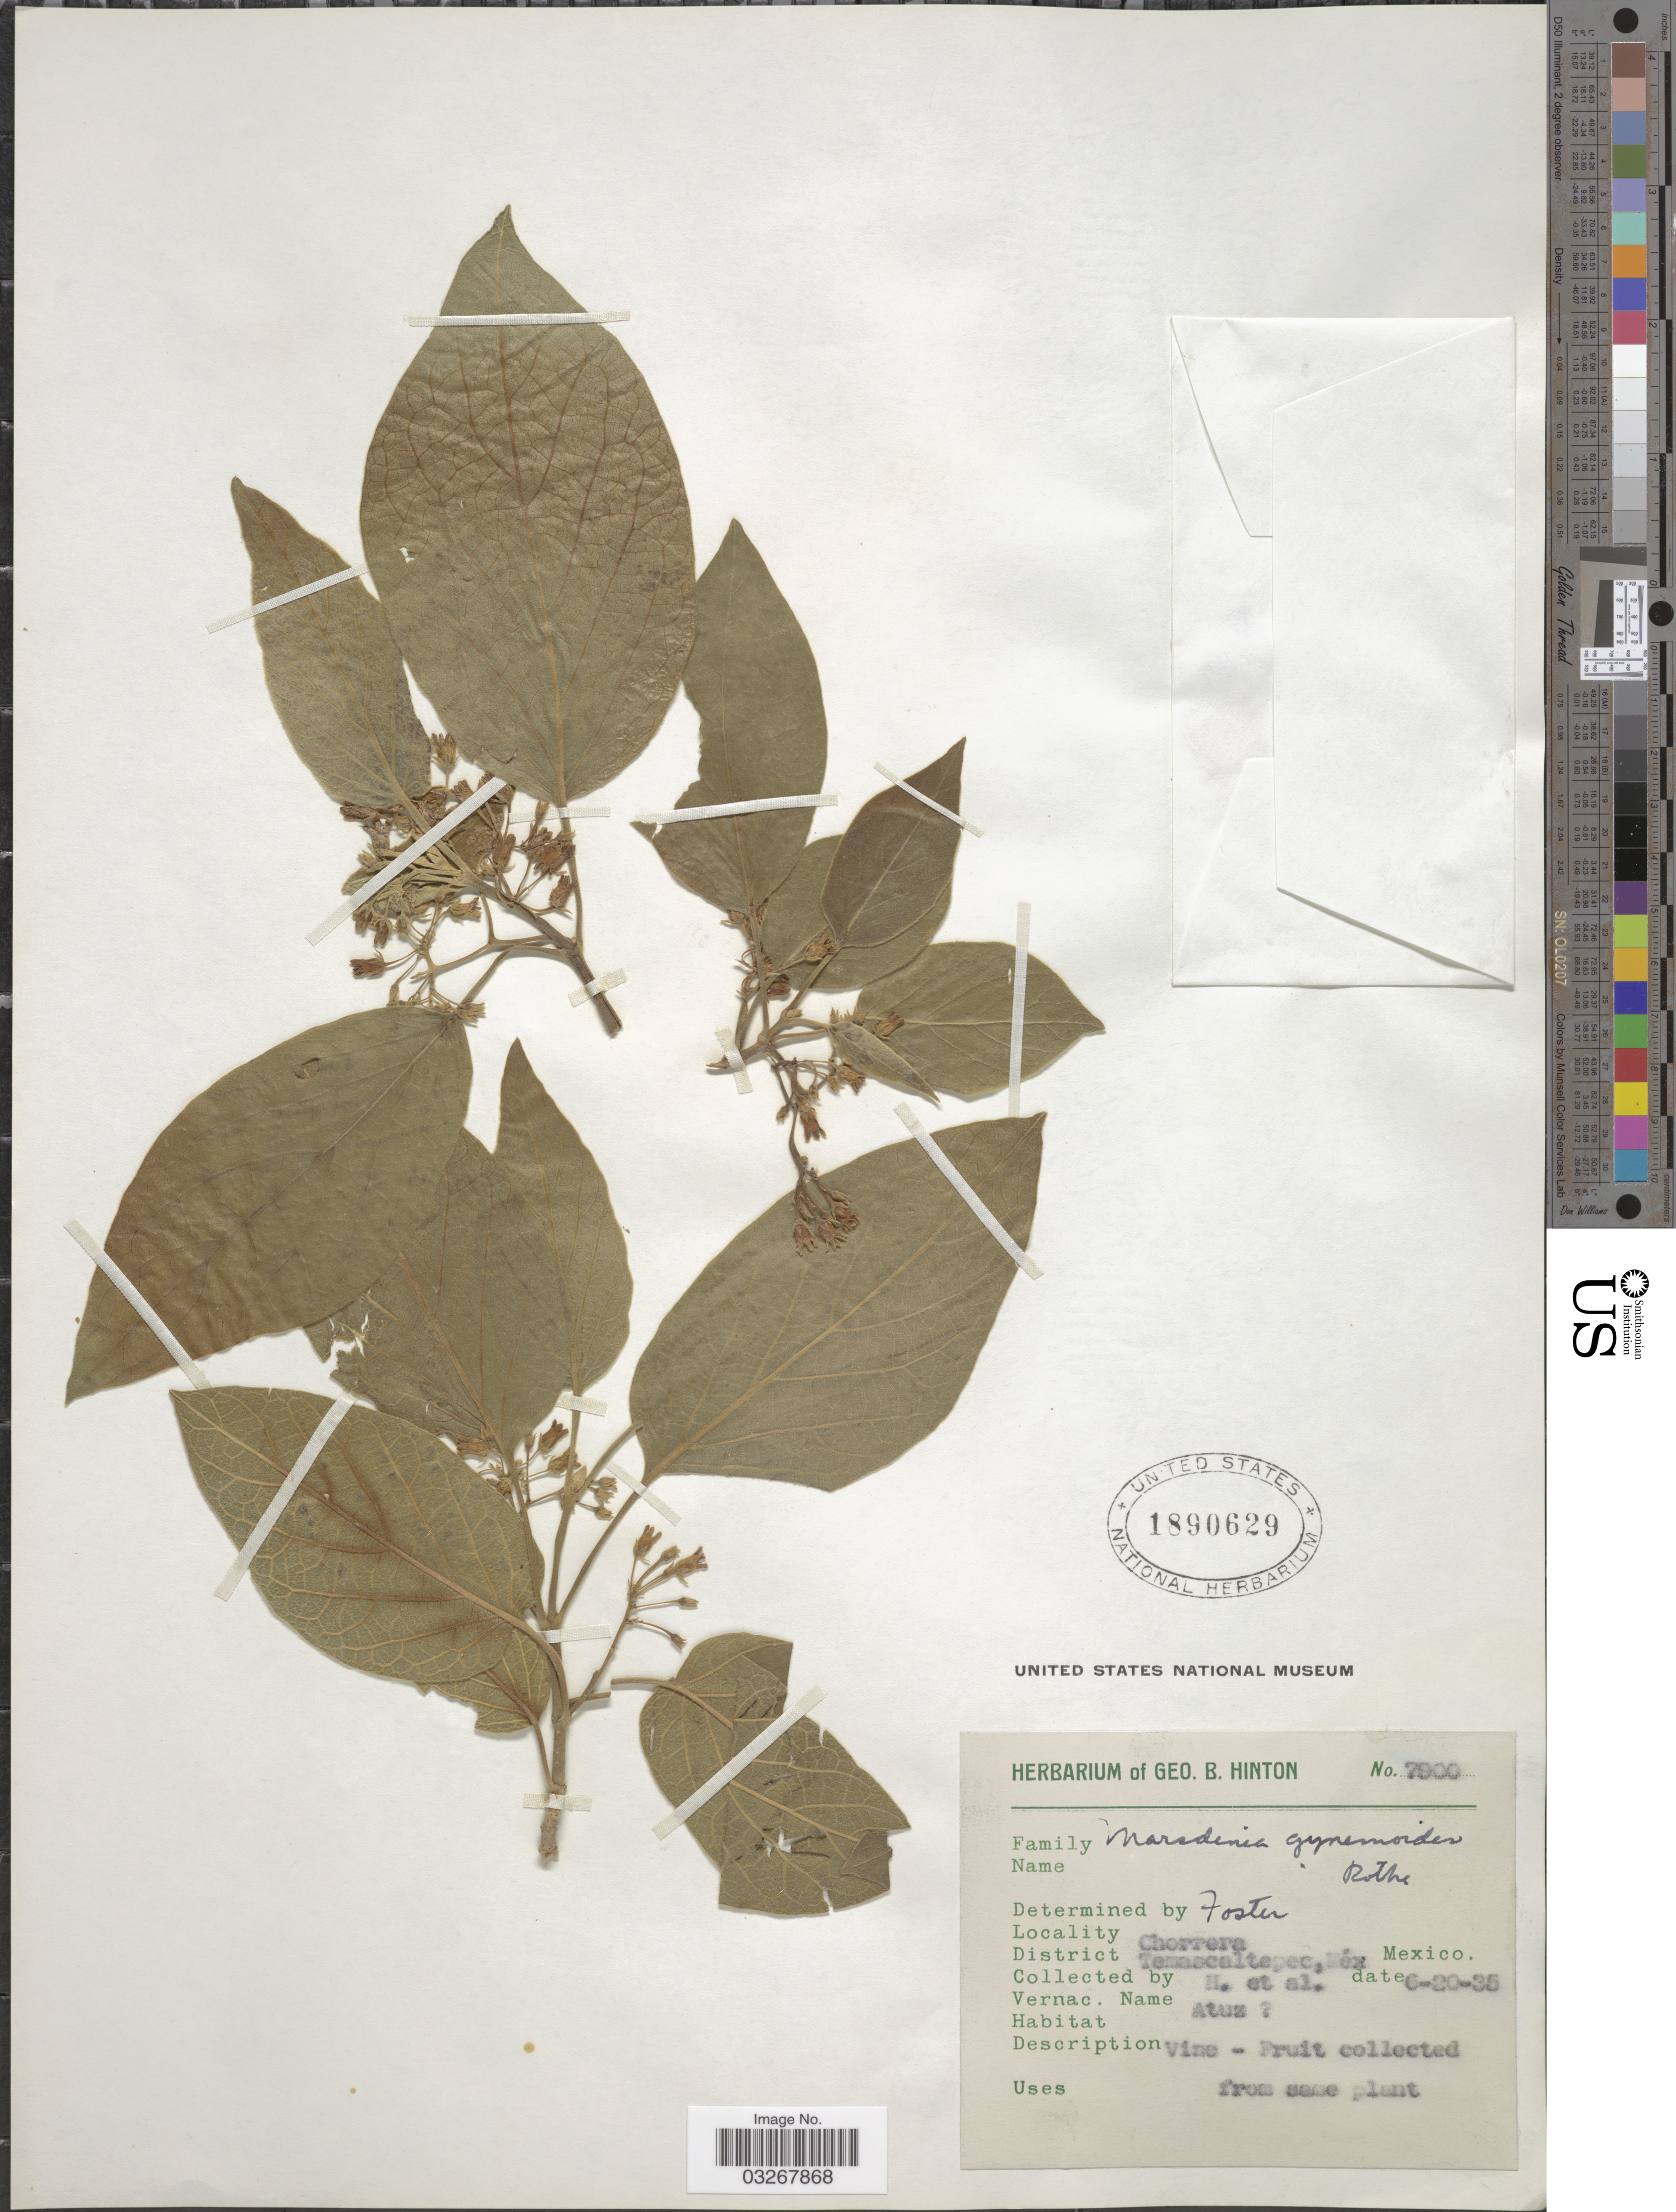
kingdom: Plantae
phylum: Tracheophyta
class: Magnoliopsida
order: Gentianales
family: Apocynaceae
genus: Marsdenia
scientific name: Marsdenia gymnemoides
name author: W. Rothe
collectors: G. B. Hinton & et al.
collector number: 7900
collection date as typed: Transcribed d/m/y: 20/6/35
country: Mexico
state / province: México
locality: Chorrera. District Temascaltepec, Méx.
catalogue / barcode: US 1890629